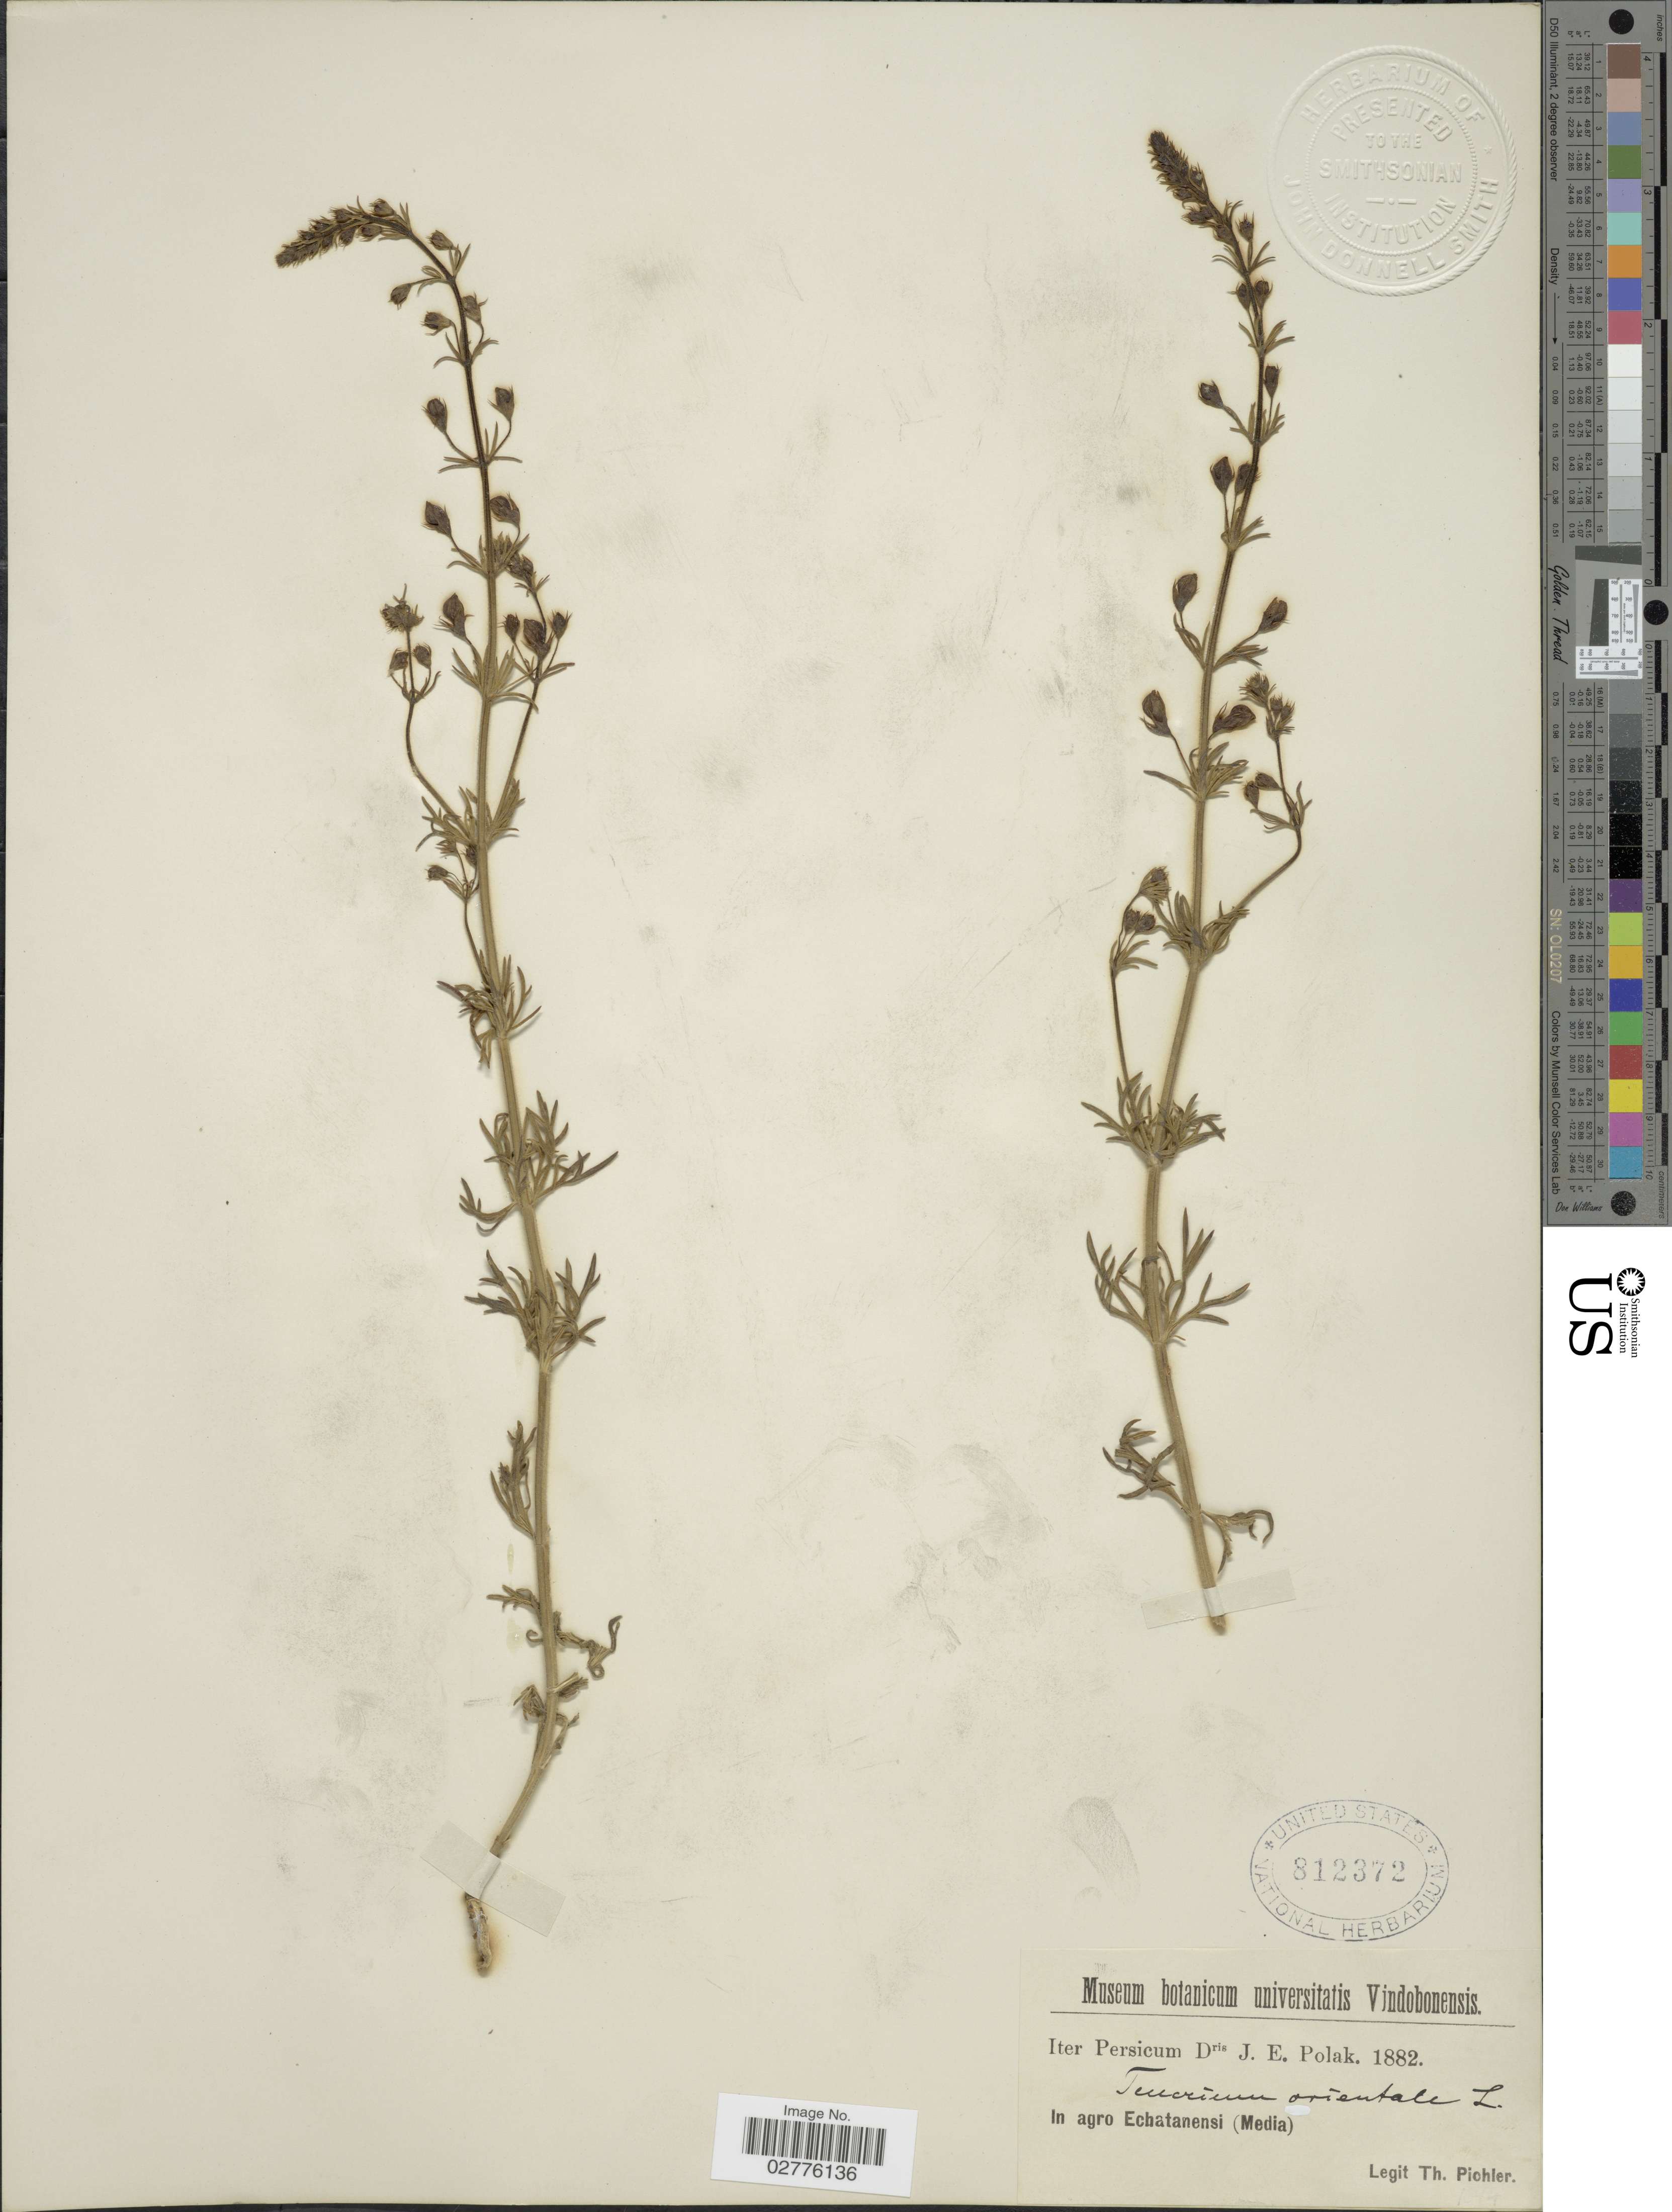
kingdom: Plantae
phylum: Tracheophyta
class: Magnoliopsida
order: Lamiales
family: Lamiaceae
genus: Teucrium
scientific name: Teucrium orientale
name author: L.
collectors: T. Pichler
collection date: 1882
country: Iran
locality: Persicum, Agro Echatanensi (Media)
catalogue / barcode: US 812372